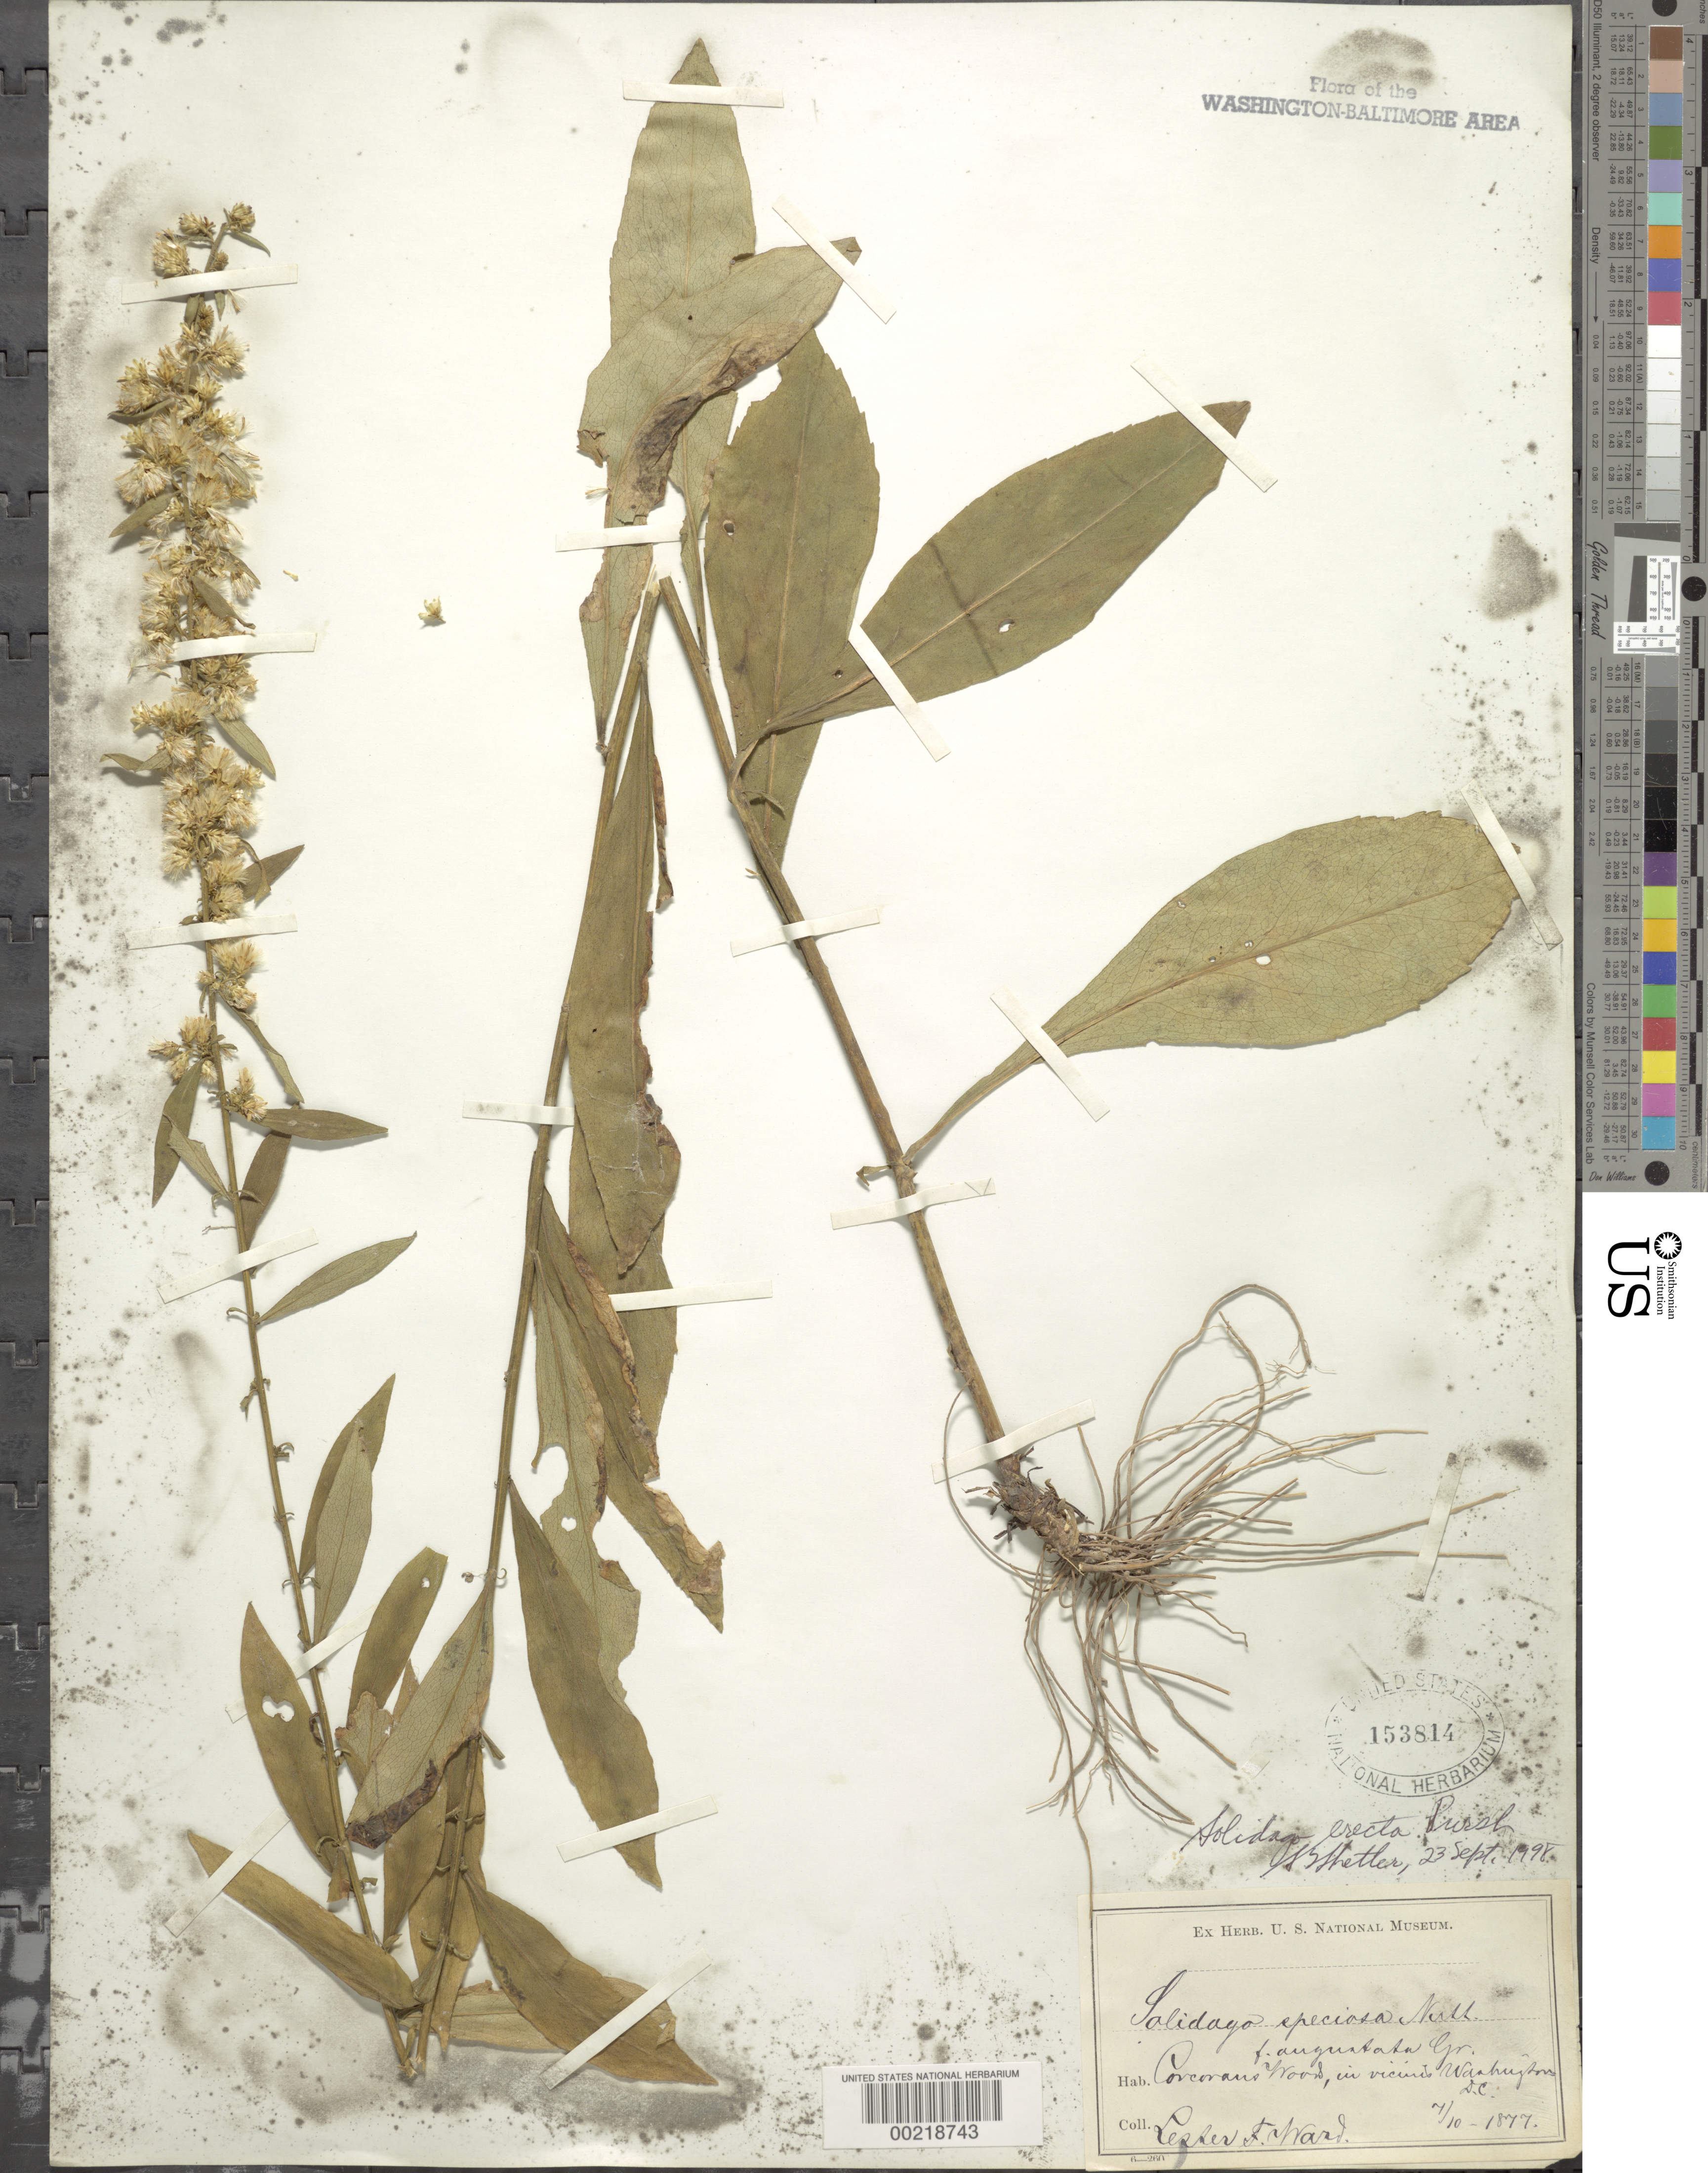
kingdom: Plantae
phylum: Tracheophyta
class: Magnoliopsida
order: Asterales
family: Asteraceae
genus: Solidago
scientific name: Solidago erecta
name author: Pursh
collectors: L. F. Ward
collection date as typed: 10 Jul 1877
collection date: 1877-07-10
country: United States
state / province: District of Columbia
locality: Corcorans Woods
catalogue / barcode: US 153814